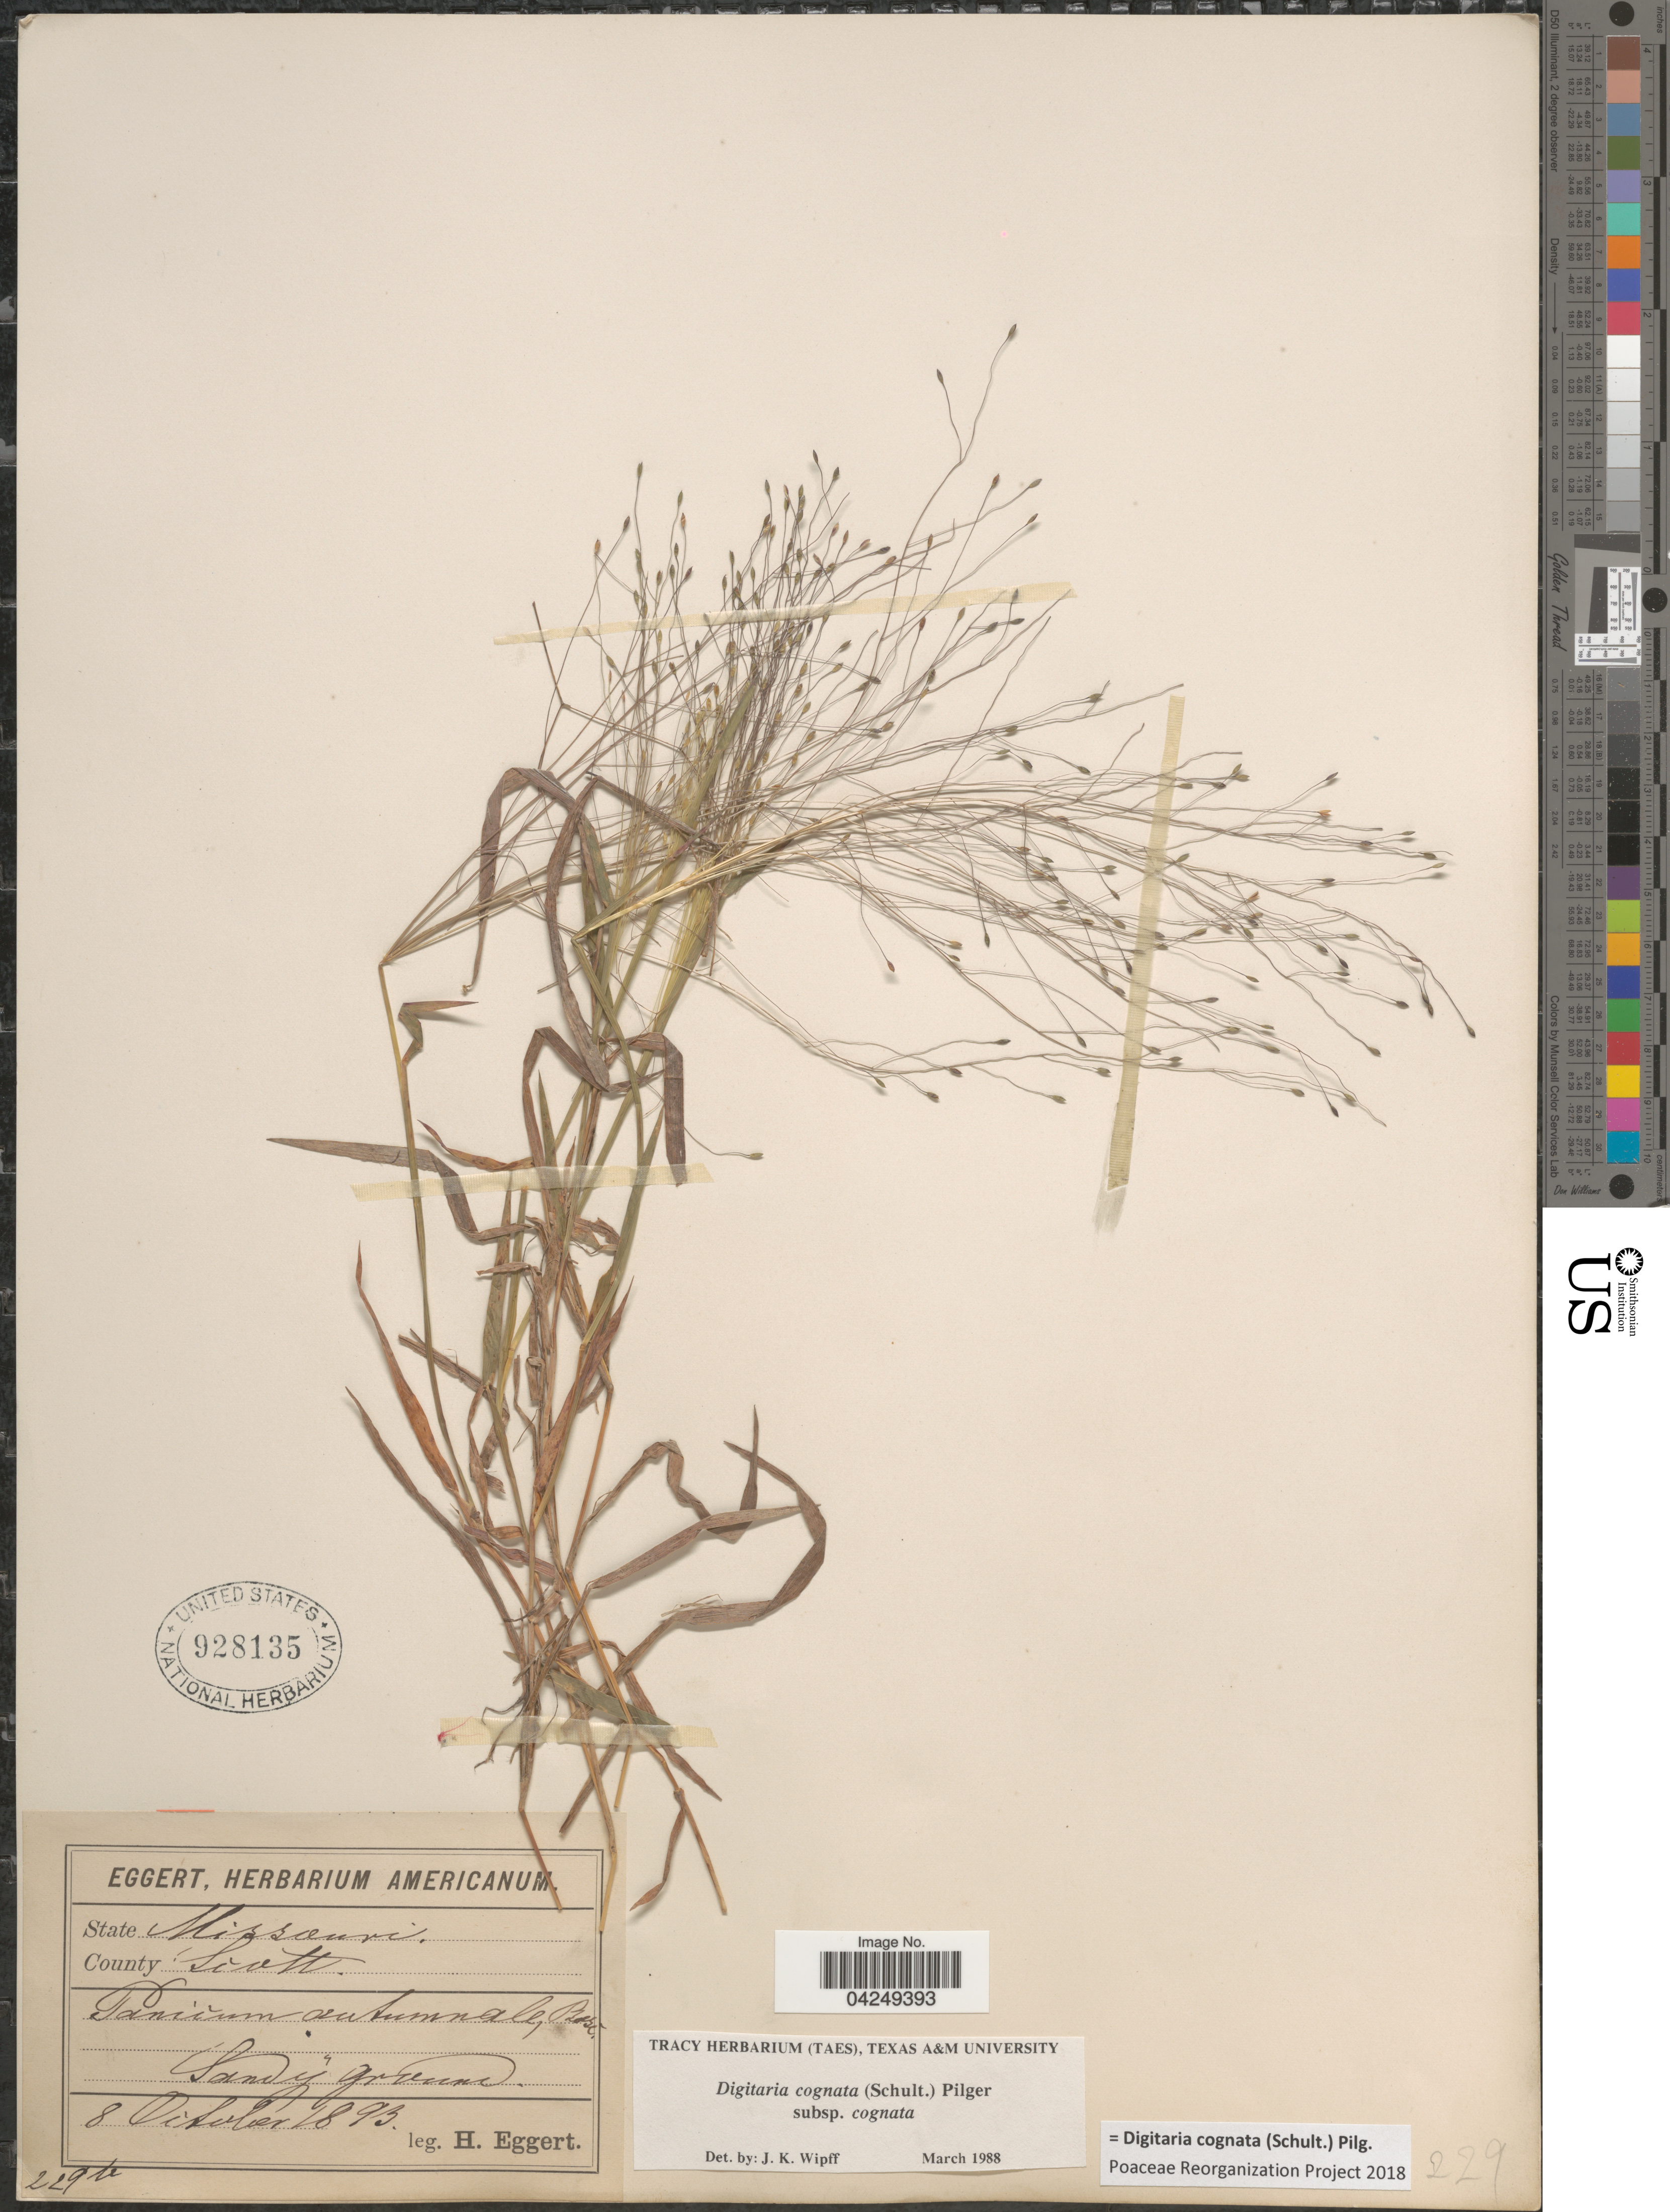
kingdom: Plantae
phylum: Tracheophyta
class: Liliopsida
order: Poales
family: Poaceae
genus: Digitaria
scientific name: Digitaria cognata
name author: (Scult.) Pilg.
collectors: H. Eggert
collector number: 229b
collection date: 1893-10-08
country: United States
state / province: Missouri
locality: County Scott. Sandy ground.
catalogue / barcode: US 928135